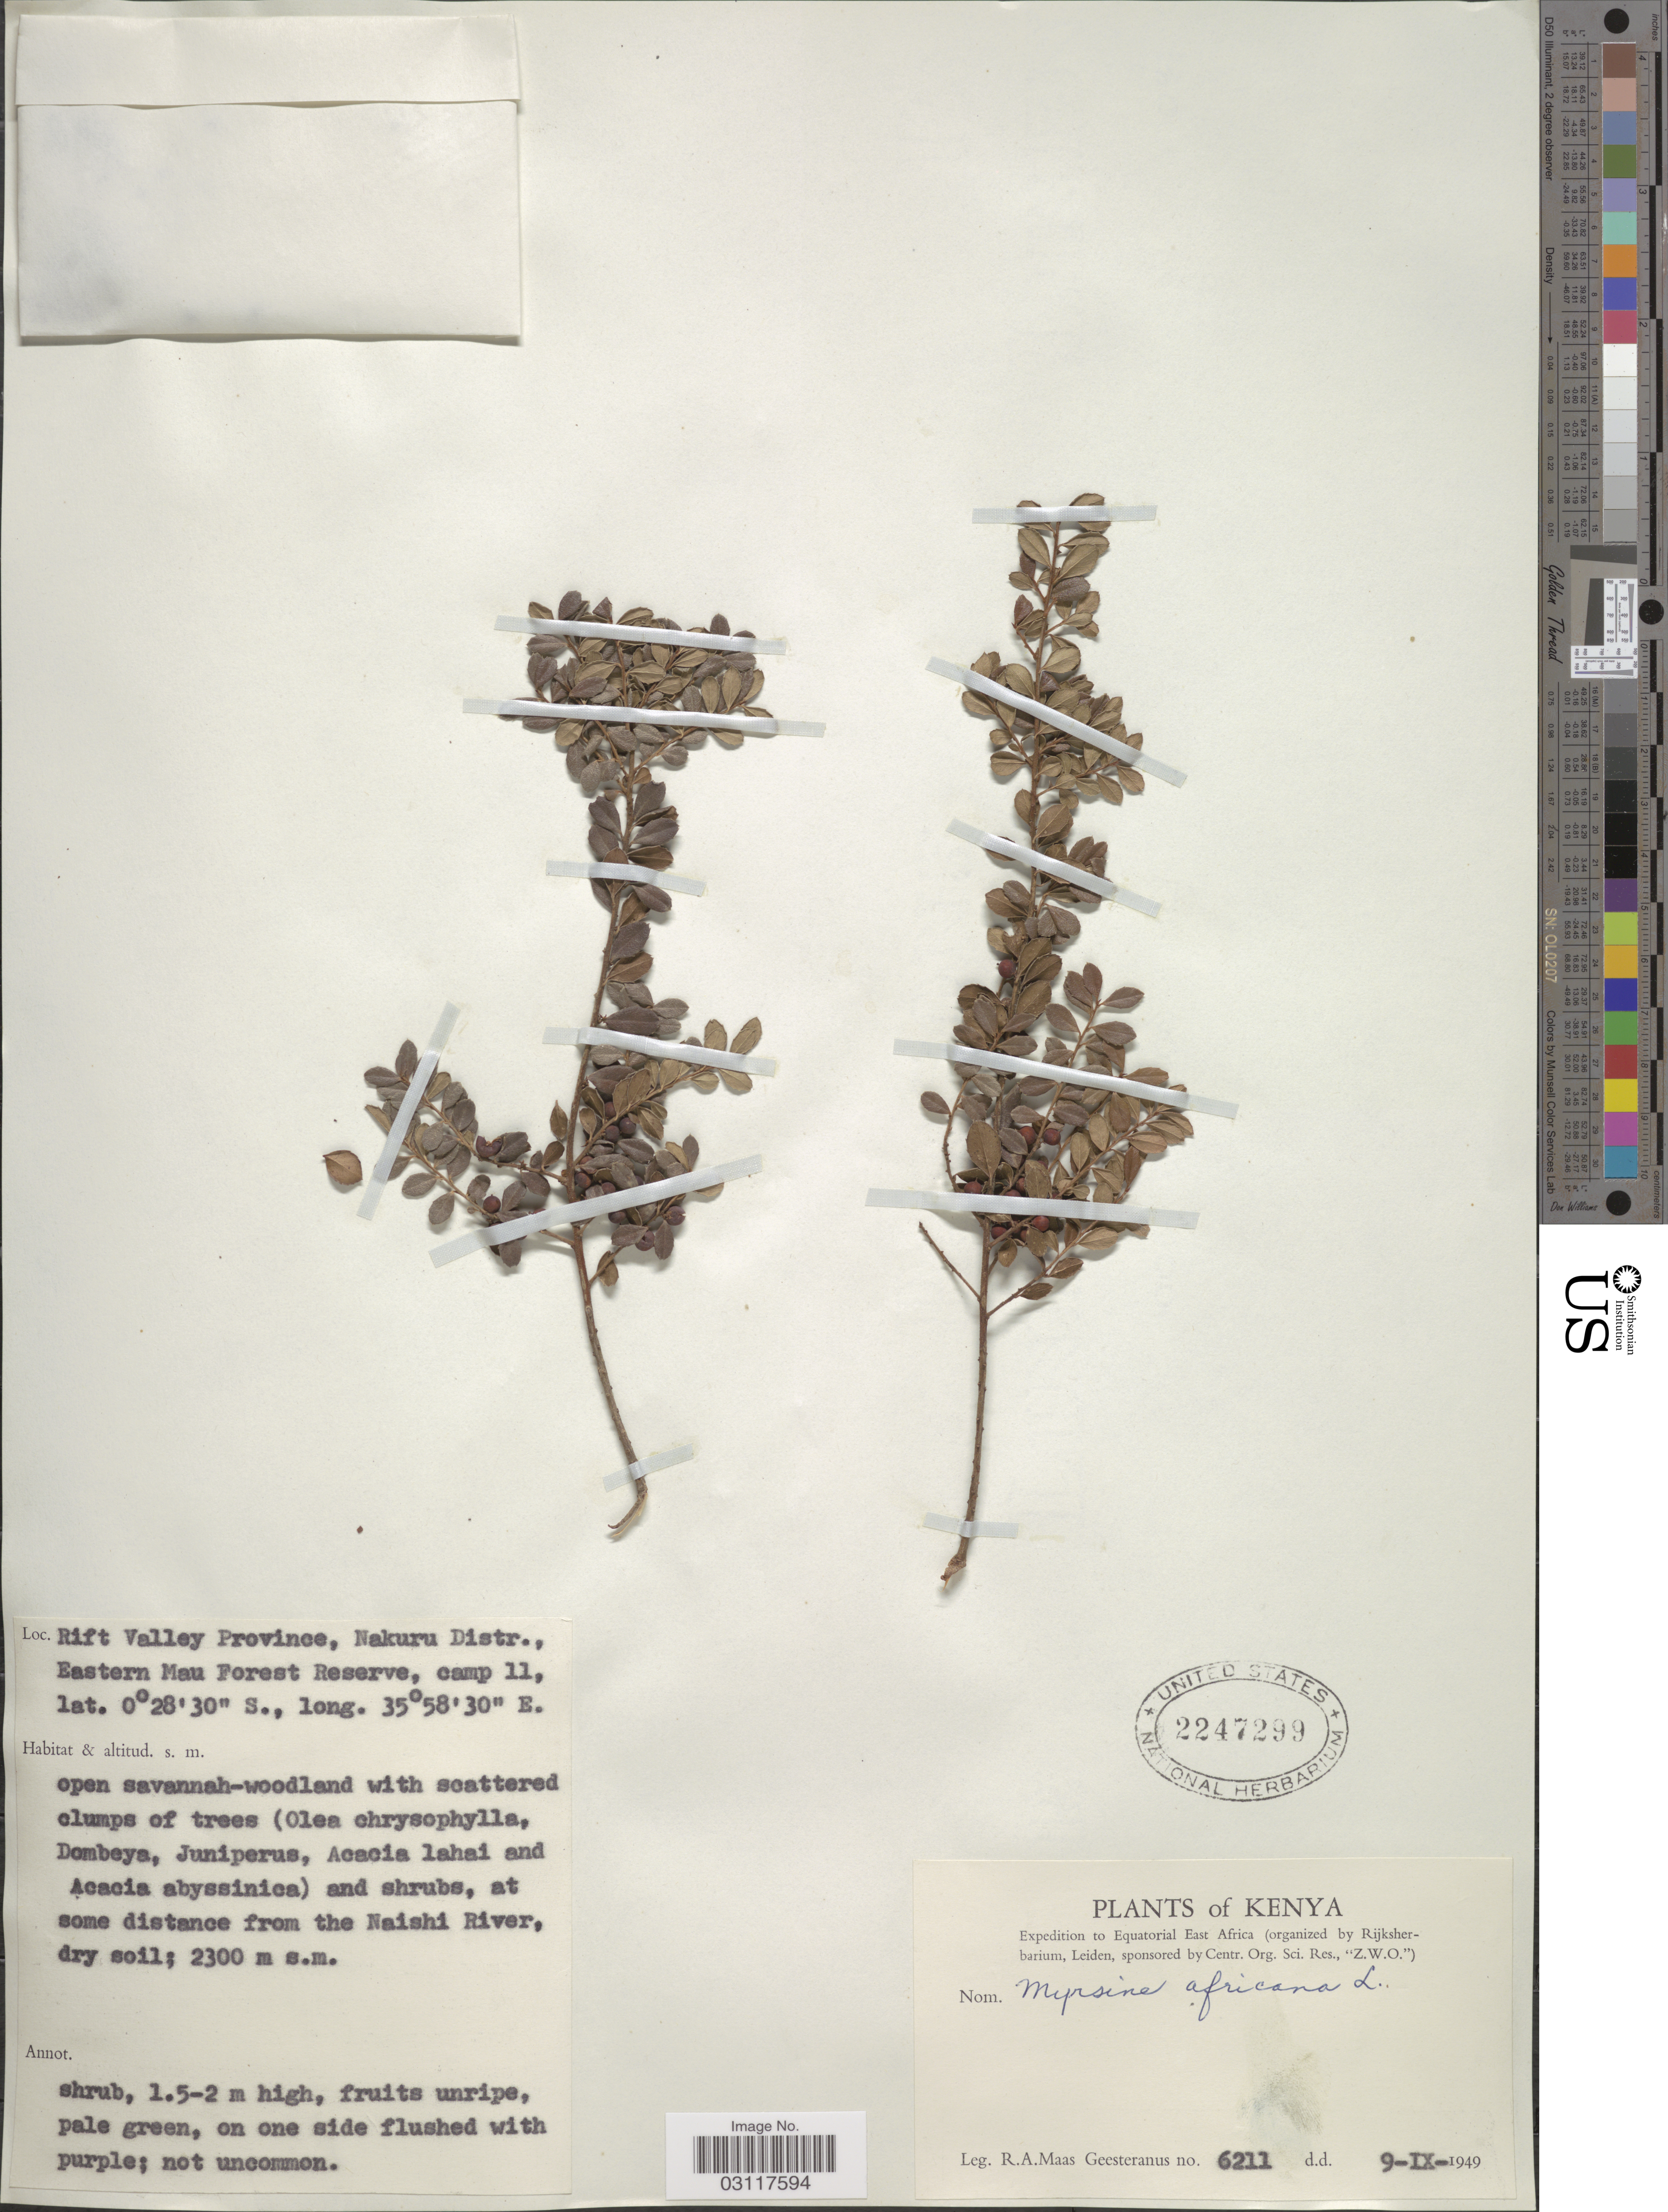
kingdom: Plantae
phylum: Tracheophyta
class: Magnoliopsida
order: Ericales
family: Primulaceae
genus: Myrsine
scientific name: Myrsine africana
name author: L.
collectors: R. A. Maas Geesteranus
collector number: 6211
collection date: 1949-09-09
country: Kenya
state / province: Nakuru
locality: Rift Valley Province, Nakuru Distr., Eastern Nau Forest Reserve, camp 11.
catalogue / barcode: US 2247299